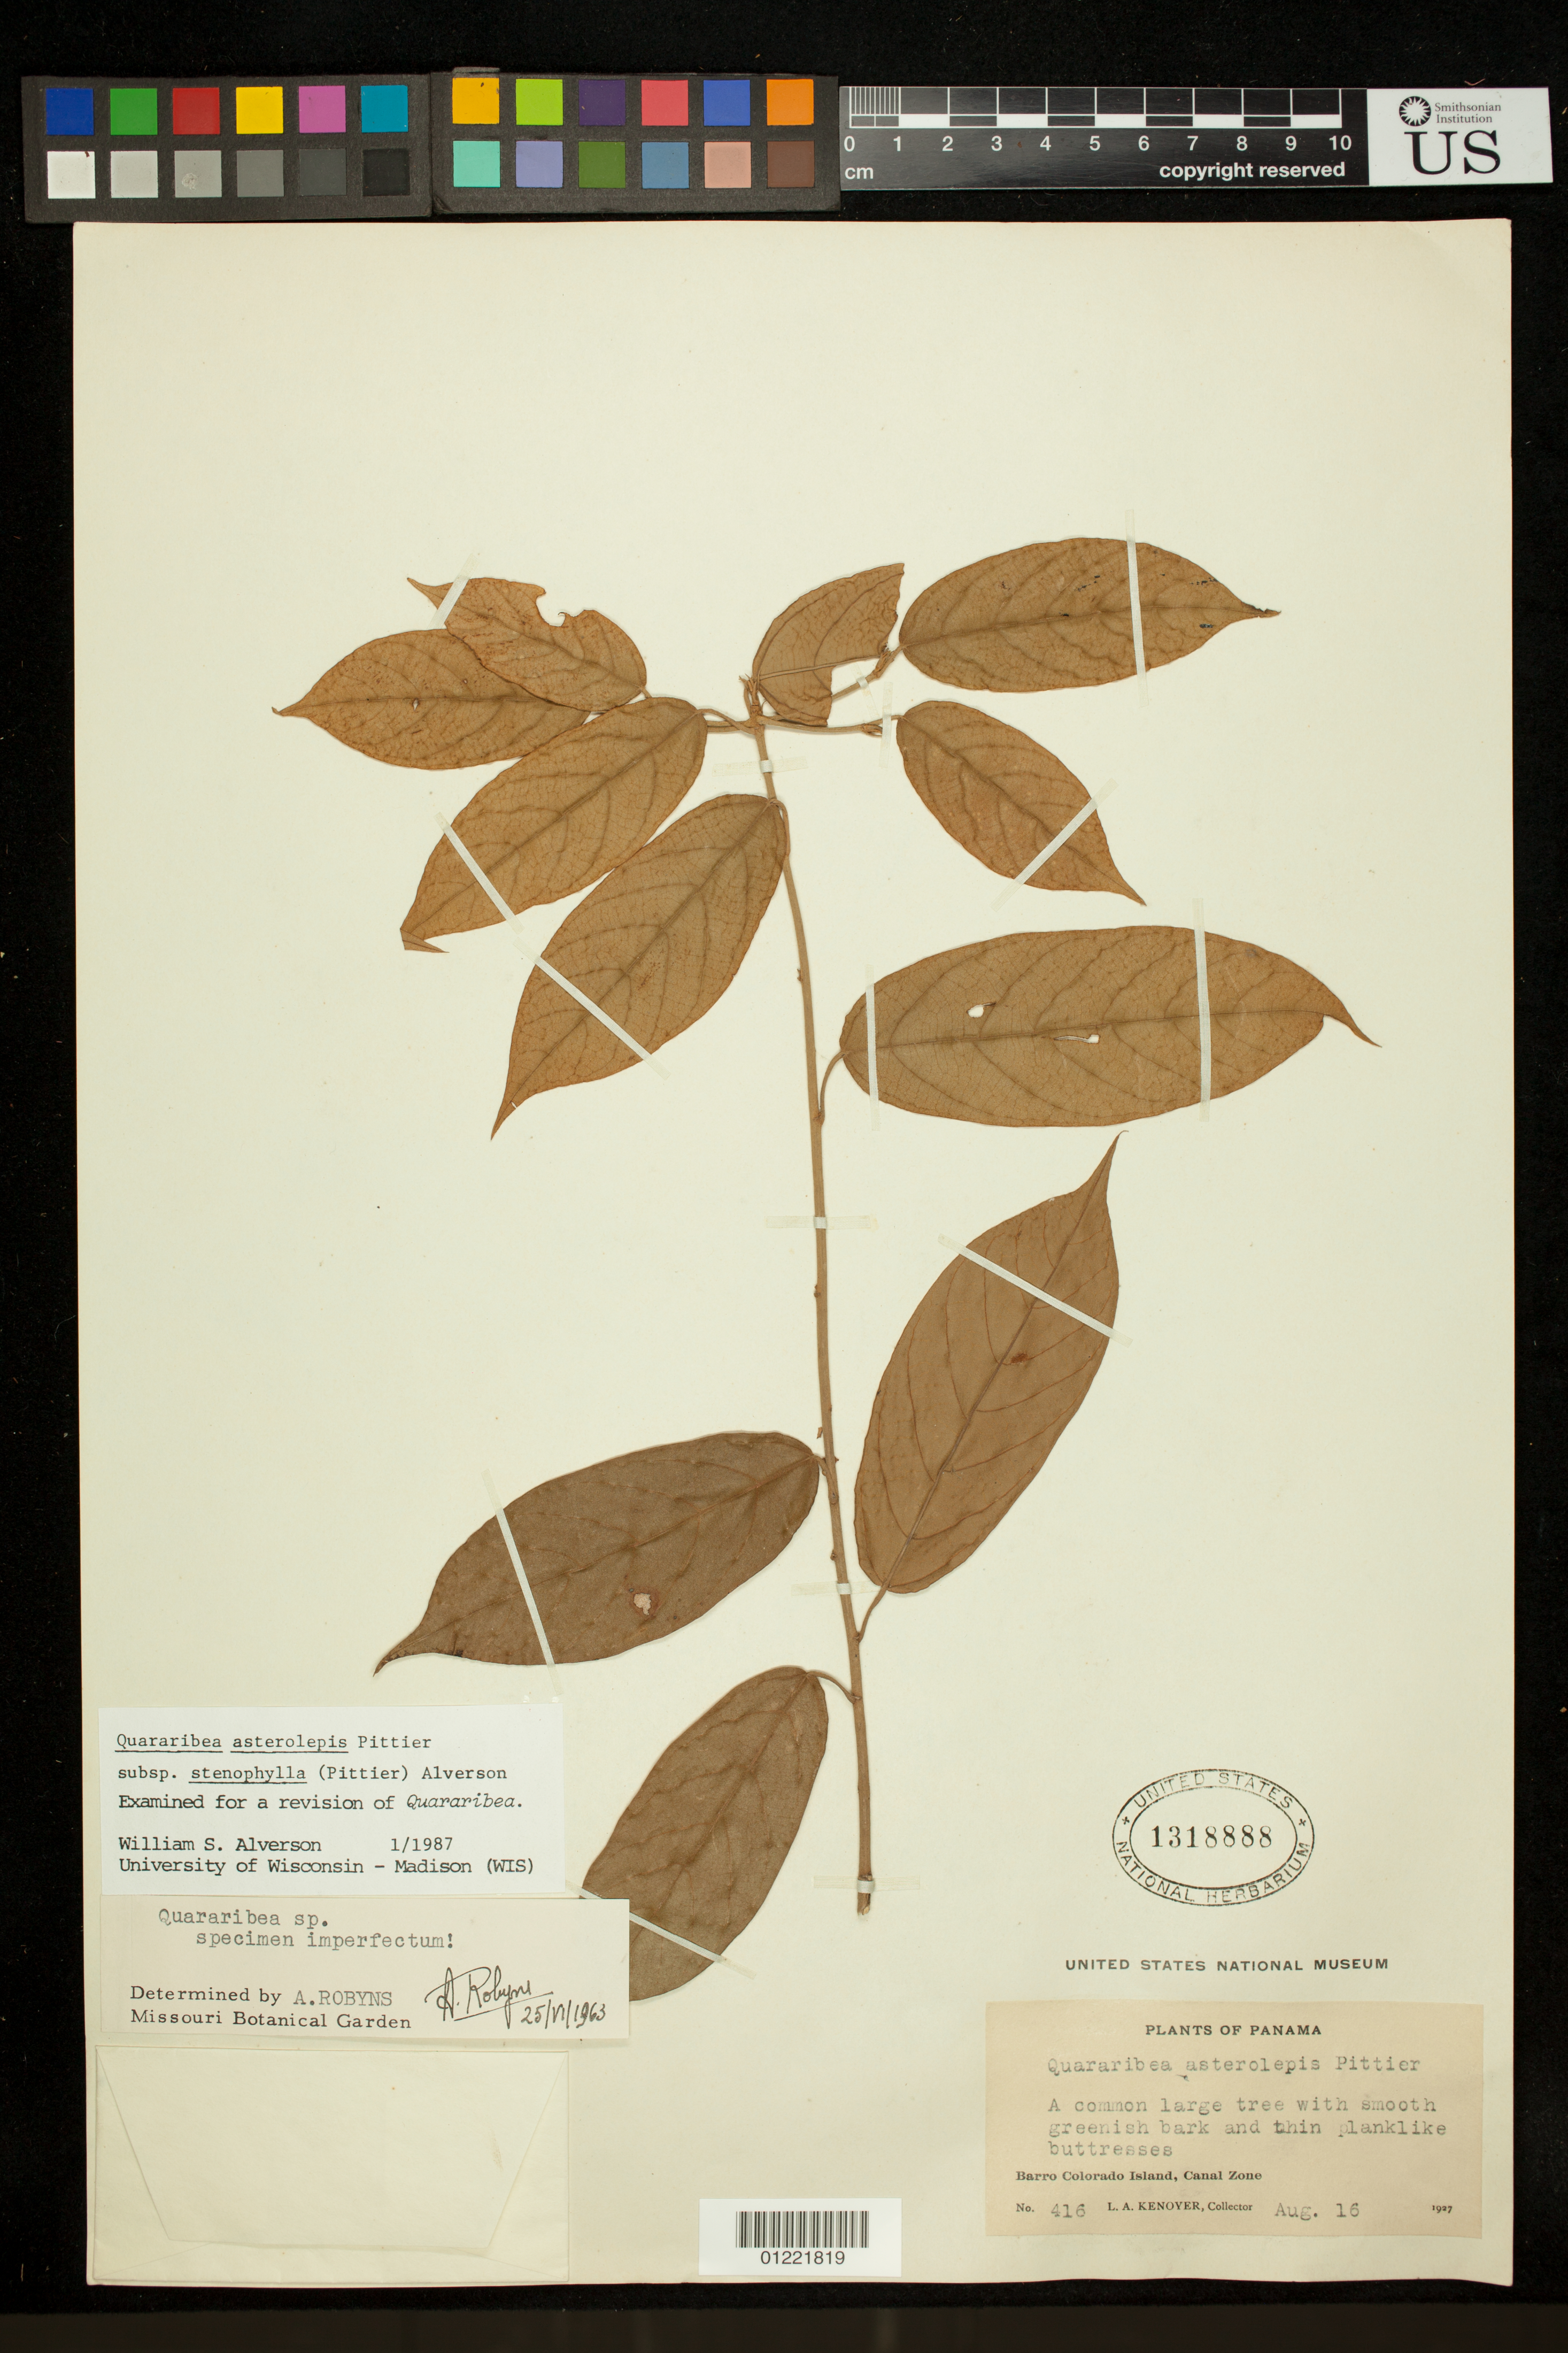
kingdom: Plantae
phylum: Tracheophyta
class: Magnoliopsida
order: Malvales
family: Malvaceae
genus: Quararibea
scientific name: Quararibea asterolepis subsp. stenophylla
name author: W.S. Alverson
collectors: L. A. Kenoyer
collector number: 416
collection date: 1927-08-16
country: Panama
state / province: Panamá Oeste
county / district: Canal Zone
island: Barro Colorado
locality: Barro Colorado Island, Canal Zone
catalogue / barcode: US 1318888